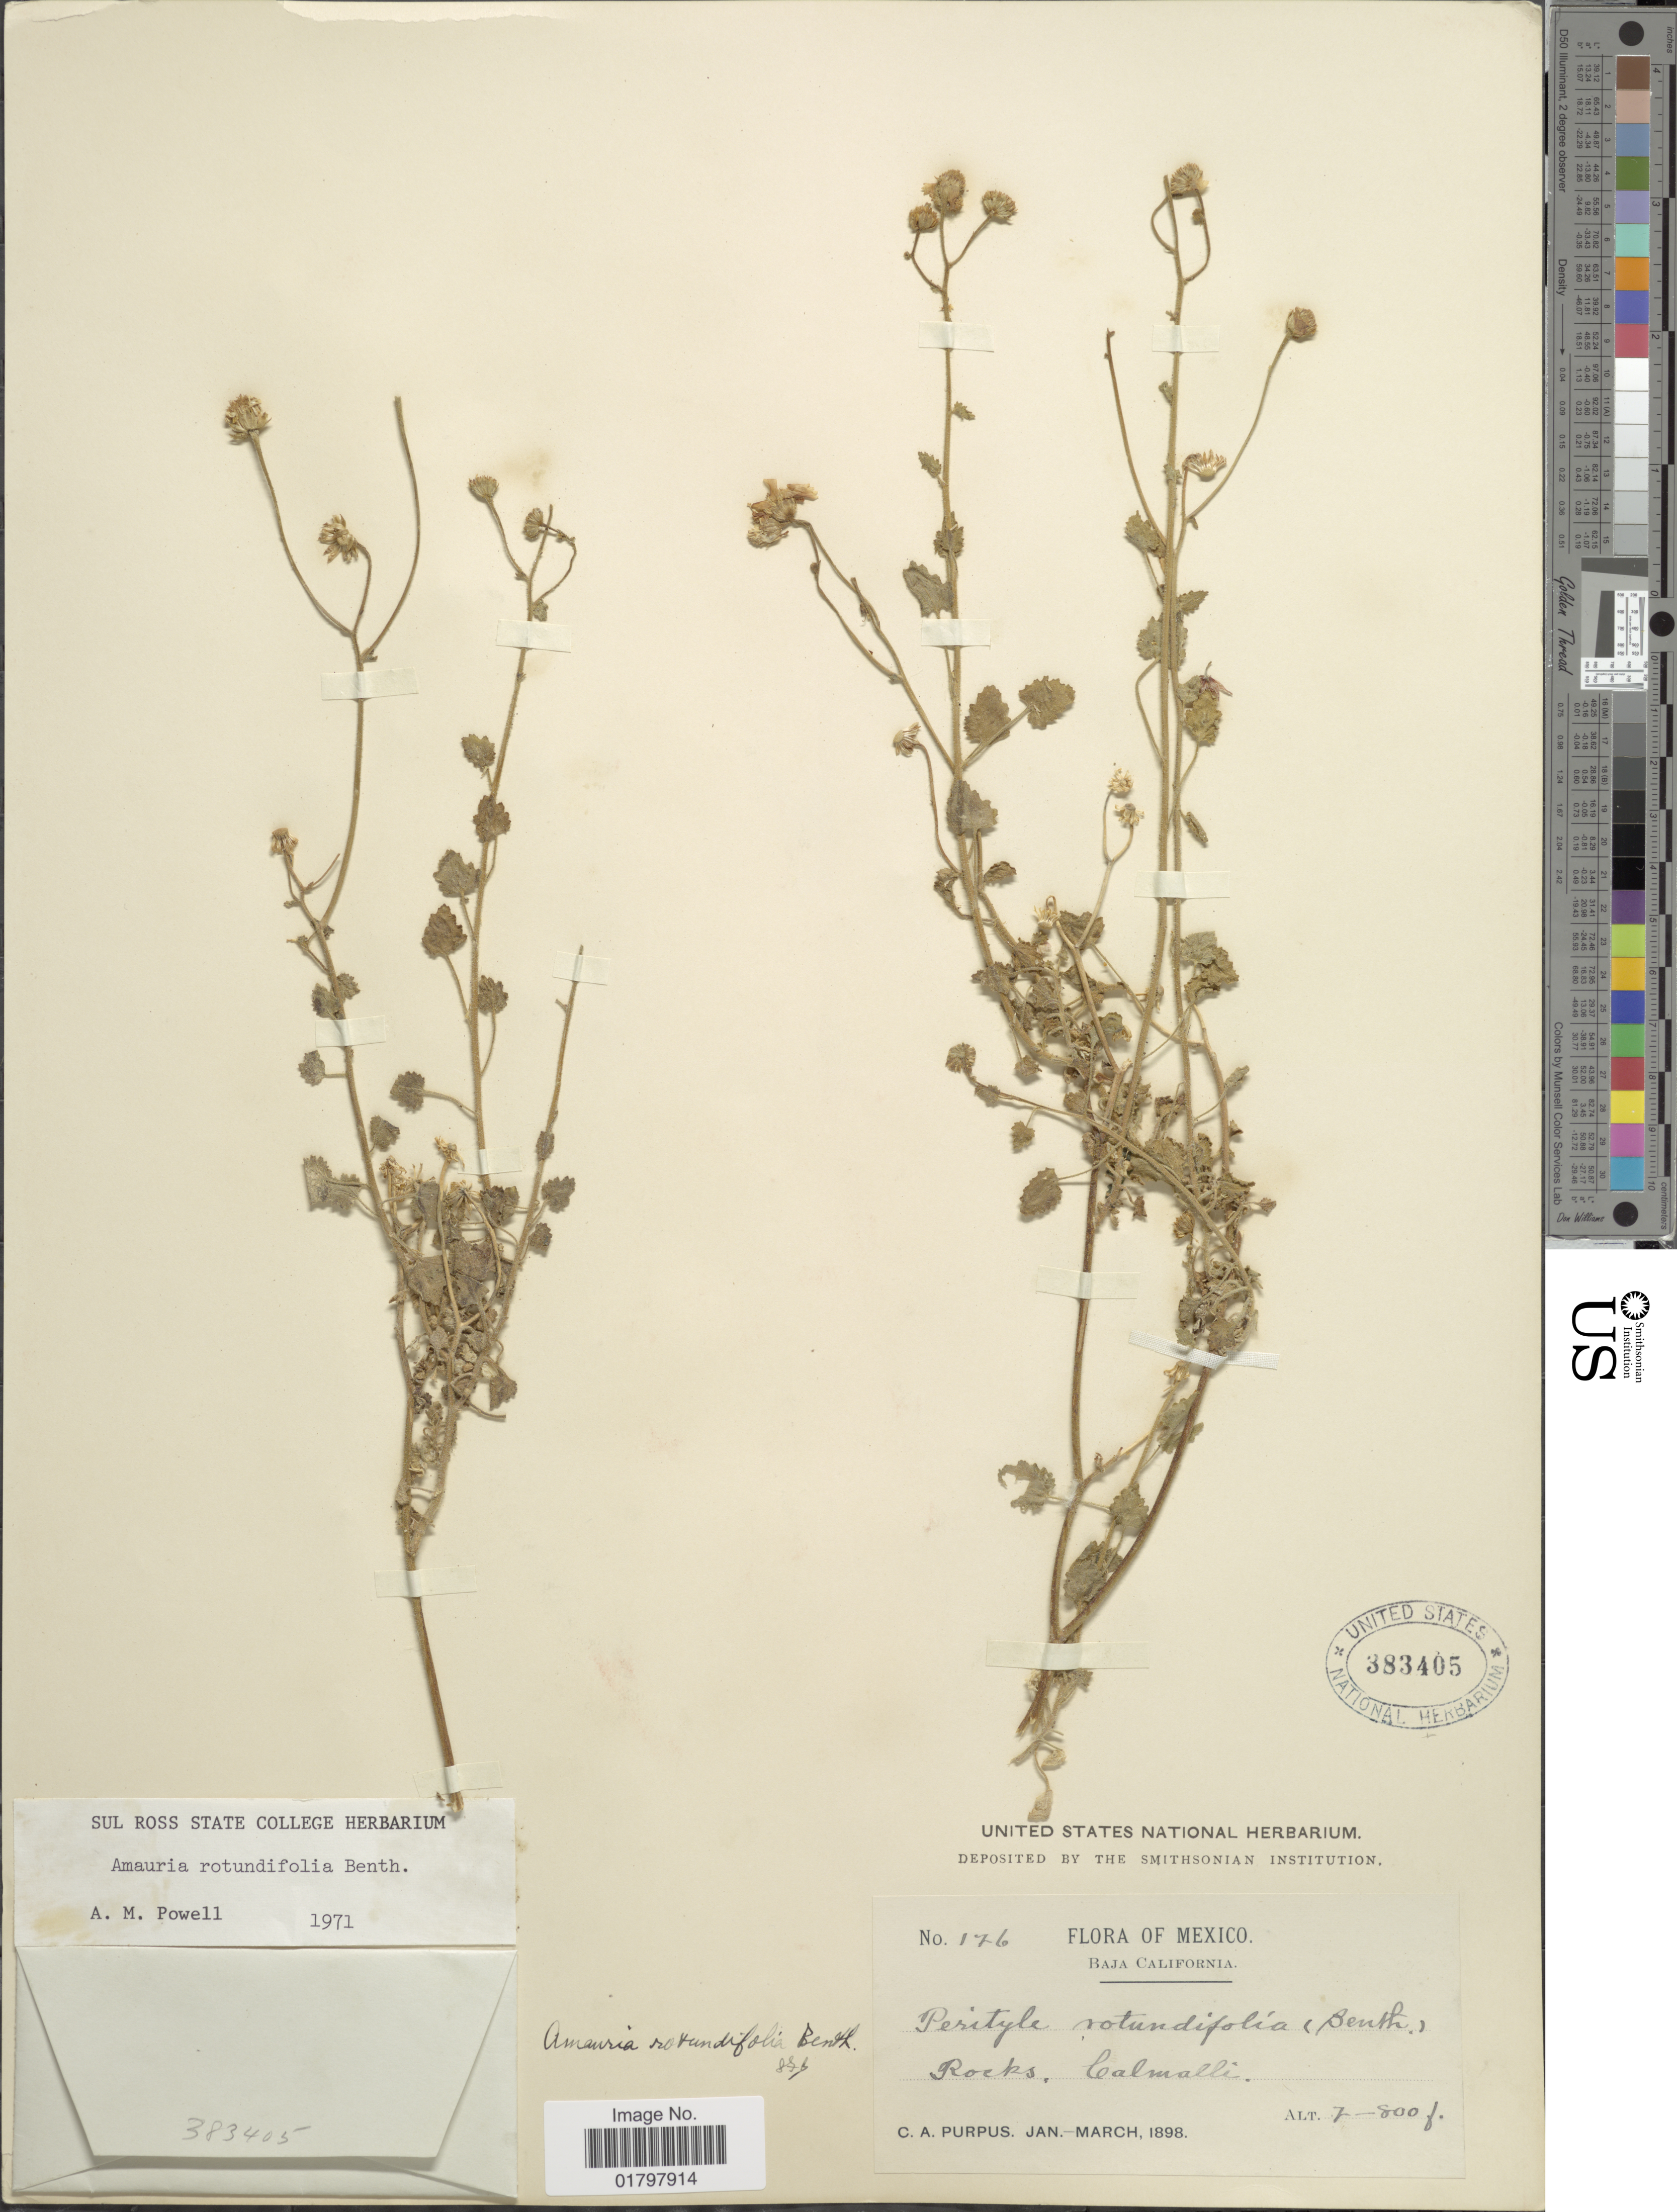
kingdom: Plantae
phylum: Tracheophyta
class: Magnoliopsida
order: Asterales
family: Asteraceae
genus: Amauria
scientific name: Amauria rotundifolia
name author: Benth.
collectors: C. A. Purpus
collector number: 176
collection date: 1898-01/1898-03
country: Mexico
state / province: Baja California Sur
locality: Rocks. Calmalli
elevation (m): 2134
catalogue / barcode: US 383405